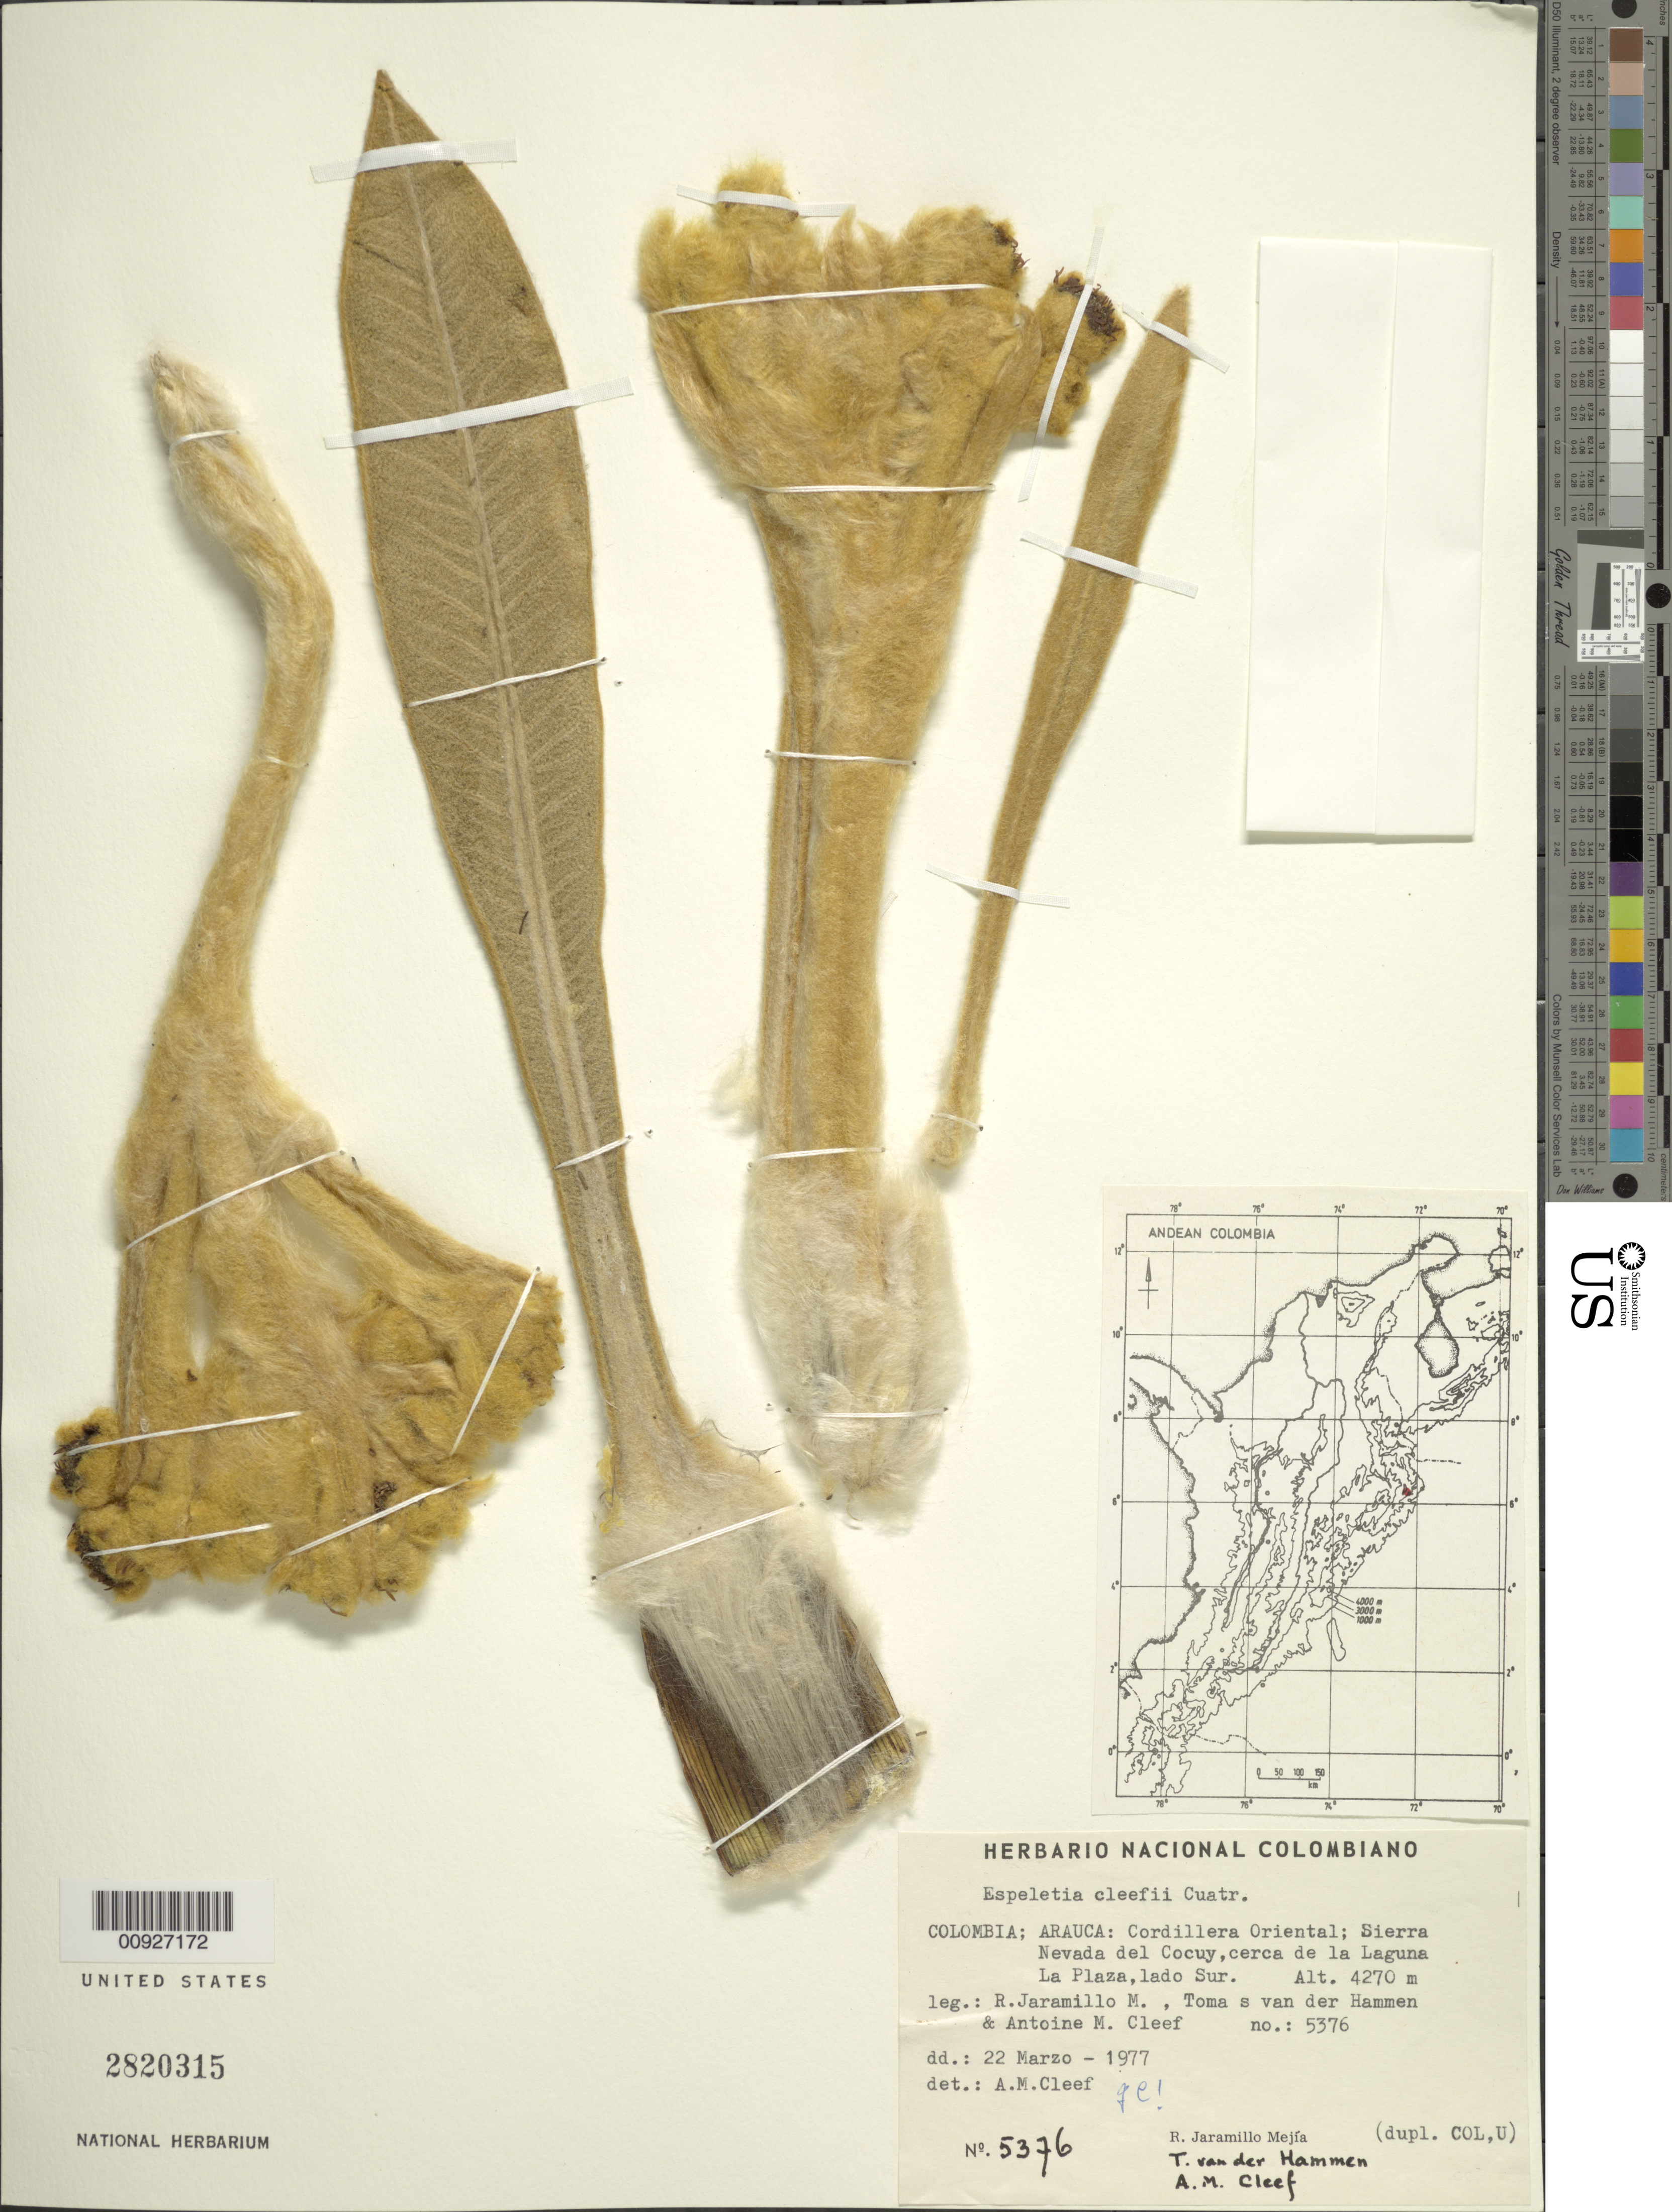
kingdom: Plantae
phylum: Tracheophyta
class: Magnoliopsida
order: Asterales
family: Asteraceae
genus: Espeletia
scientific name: Espeletia cleefii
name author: Cuatrec.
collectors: R. Jaramillo M., T. Hammen & A. M. Cleef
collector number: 5376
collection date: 1977-03-22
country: Colombia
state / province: Arauca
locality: Cordillera Oriental; Sierra nevada del Cocuy, cerca de La Laguna La Plaza, lado Sur.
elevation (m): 4270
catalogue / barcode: US 2820315